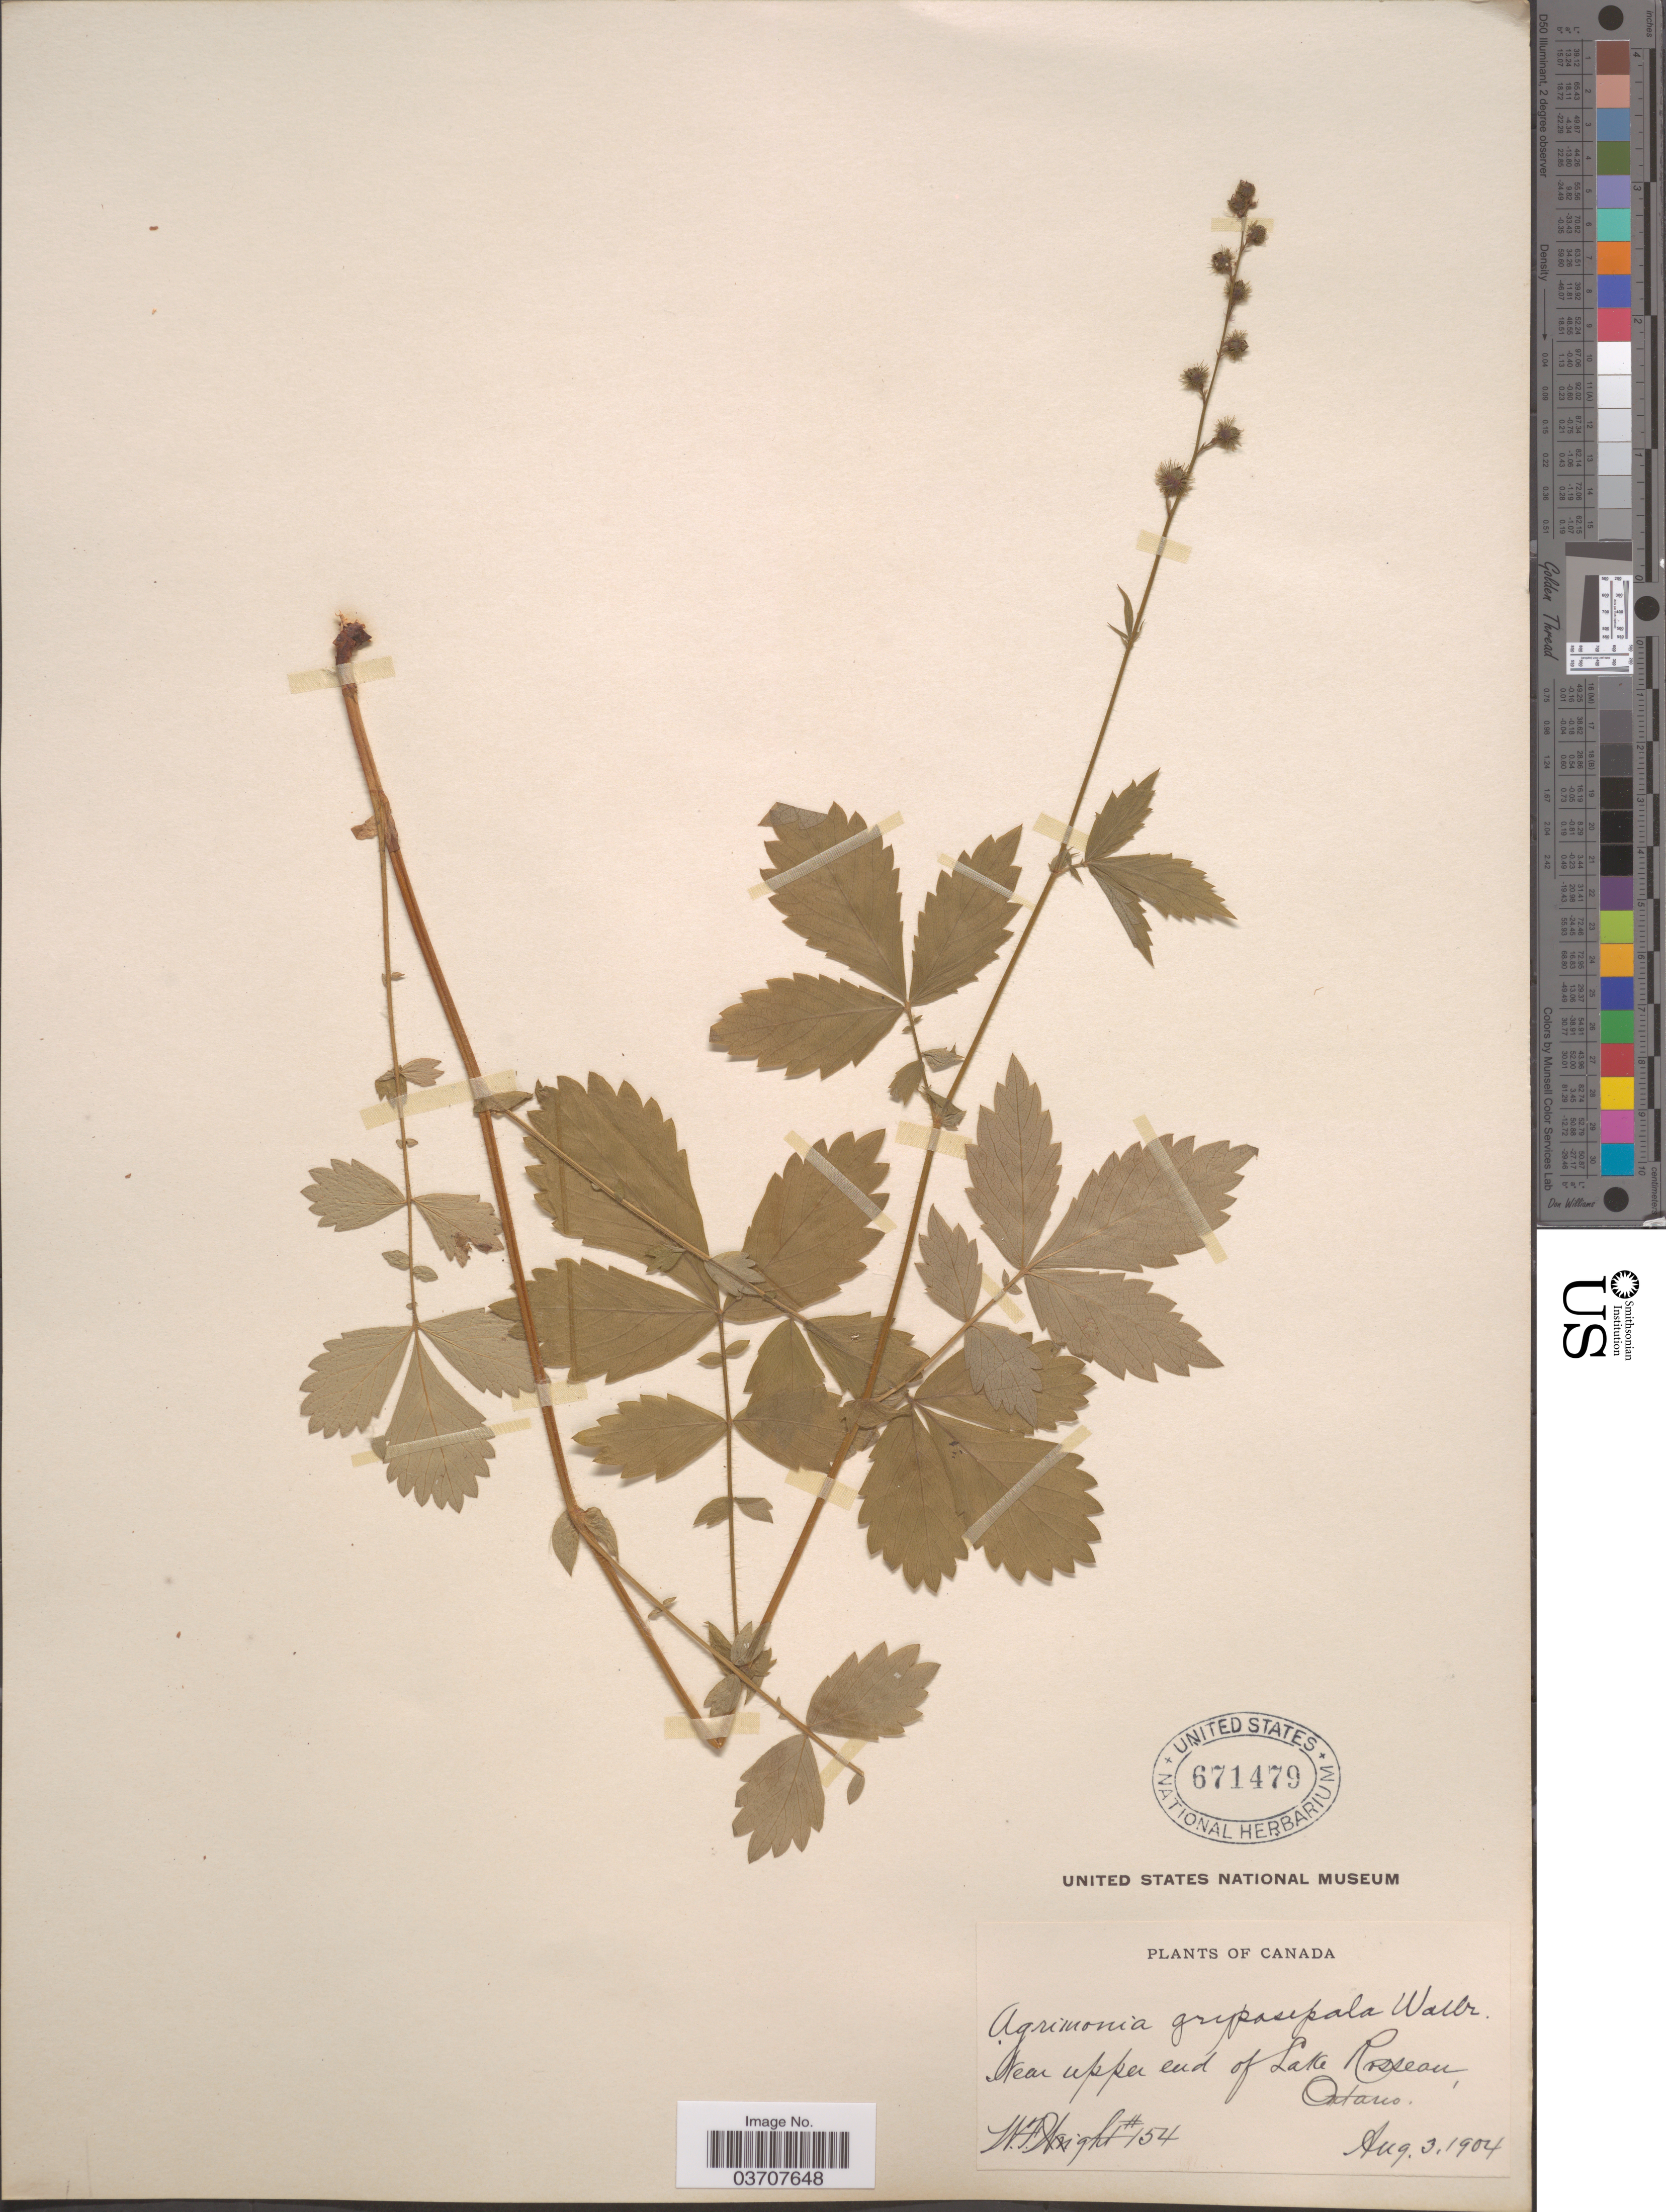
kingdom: Plantae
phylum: Tracheophyta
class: Magnoliopsida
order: Rosales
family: Rosaceae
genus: Agrimonia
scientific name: Agrimonia gryposepala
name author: Wallr.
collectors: W. F. Wright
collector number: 154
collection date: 1904-08-03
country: Canada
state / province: Ontario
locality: Near upper end of Lake Rosseau.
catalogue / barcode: US 671479